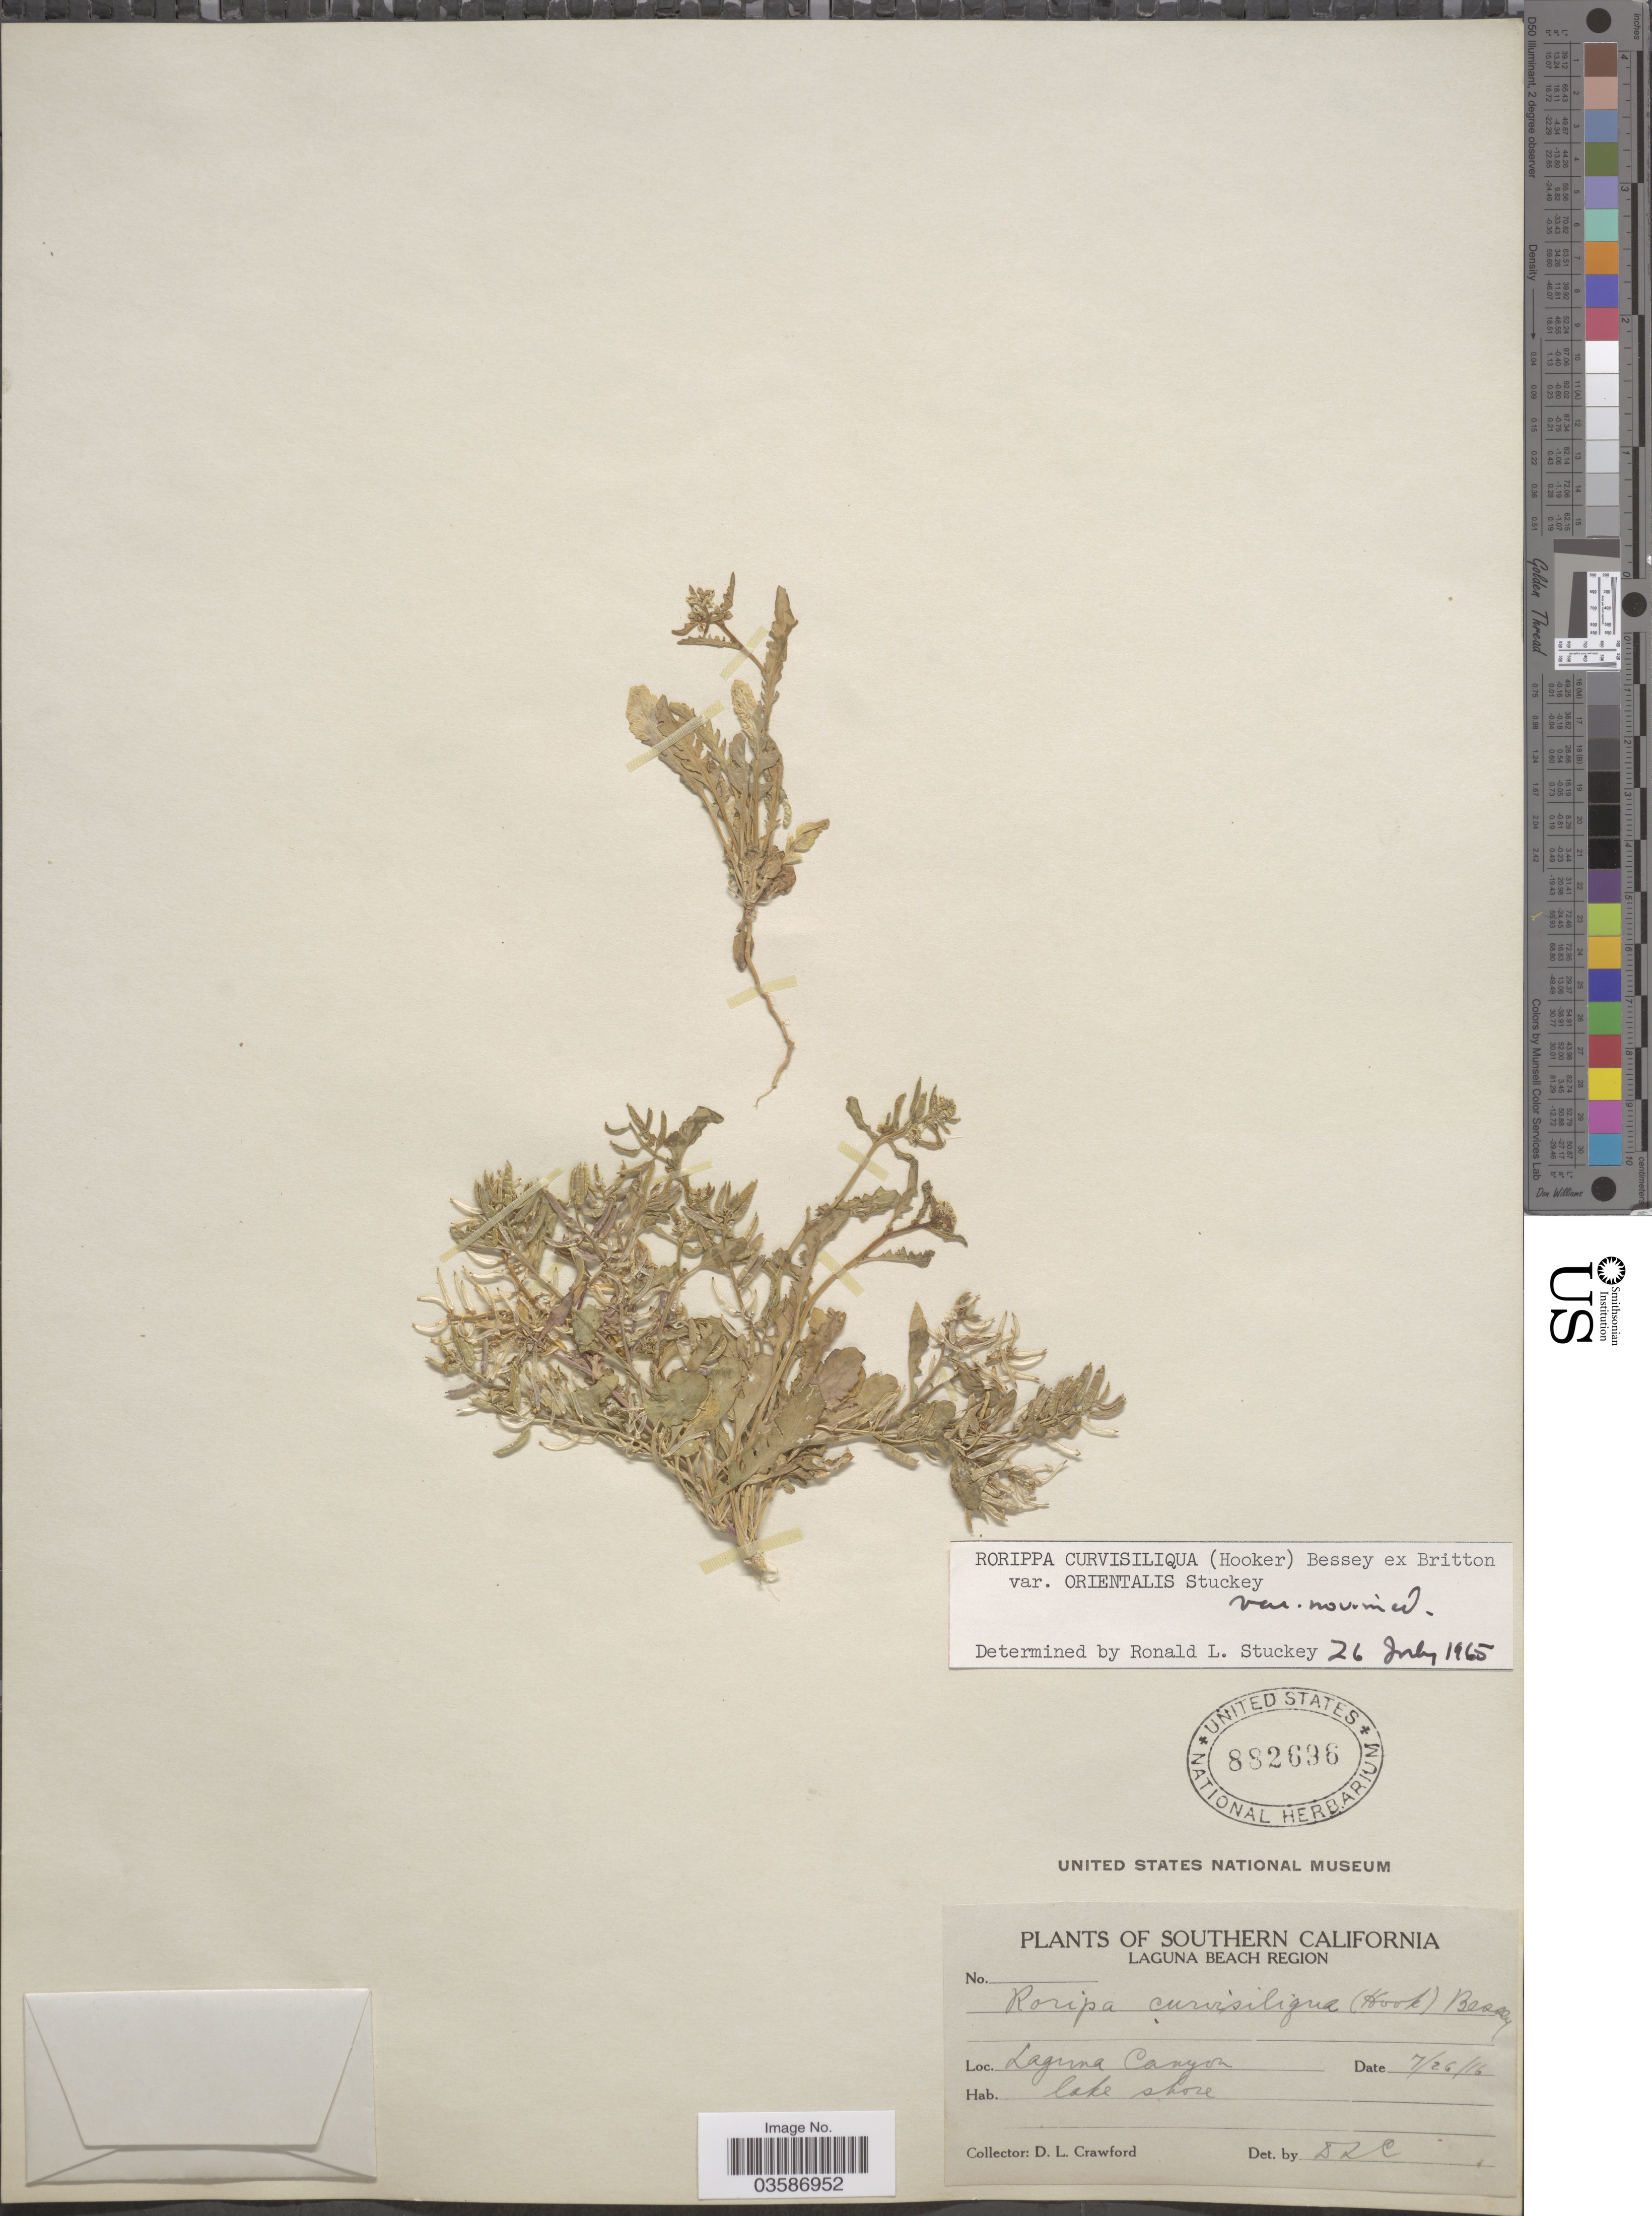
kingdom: Plantae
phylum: Tracheophyta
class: Magnoliopsida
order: Brassicales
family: Brassicaceae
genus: Rorippa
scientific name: Rorippa curvisiliqua var. orientalis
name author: Stuckey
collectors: D. L. Crawford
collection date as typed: Transcribed d/m/y: 26/7/16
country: United States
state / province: California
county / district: Orange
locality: Southern California. Laguna Beach Region. Laguna Canyon. Lake shore.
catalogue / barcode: US 882696